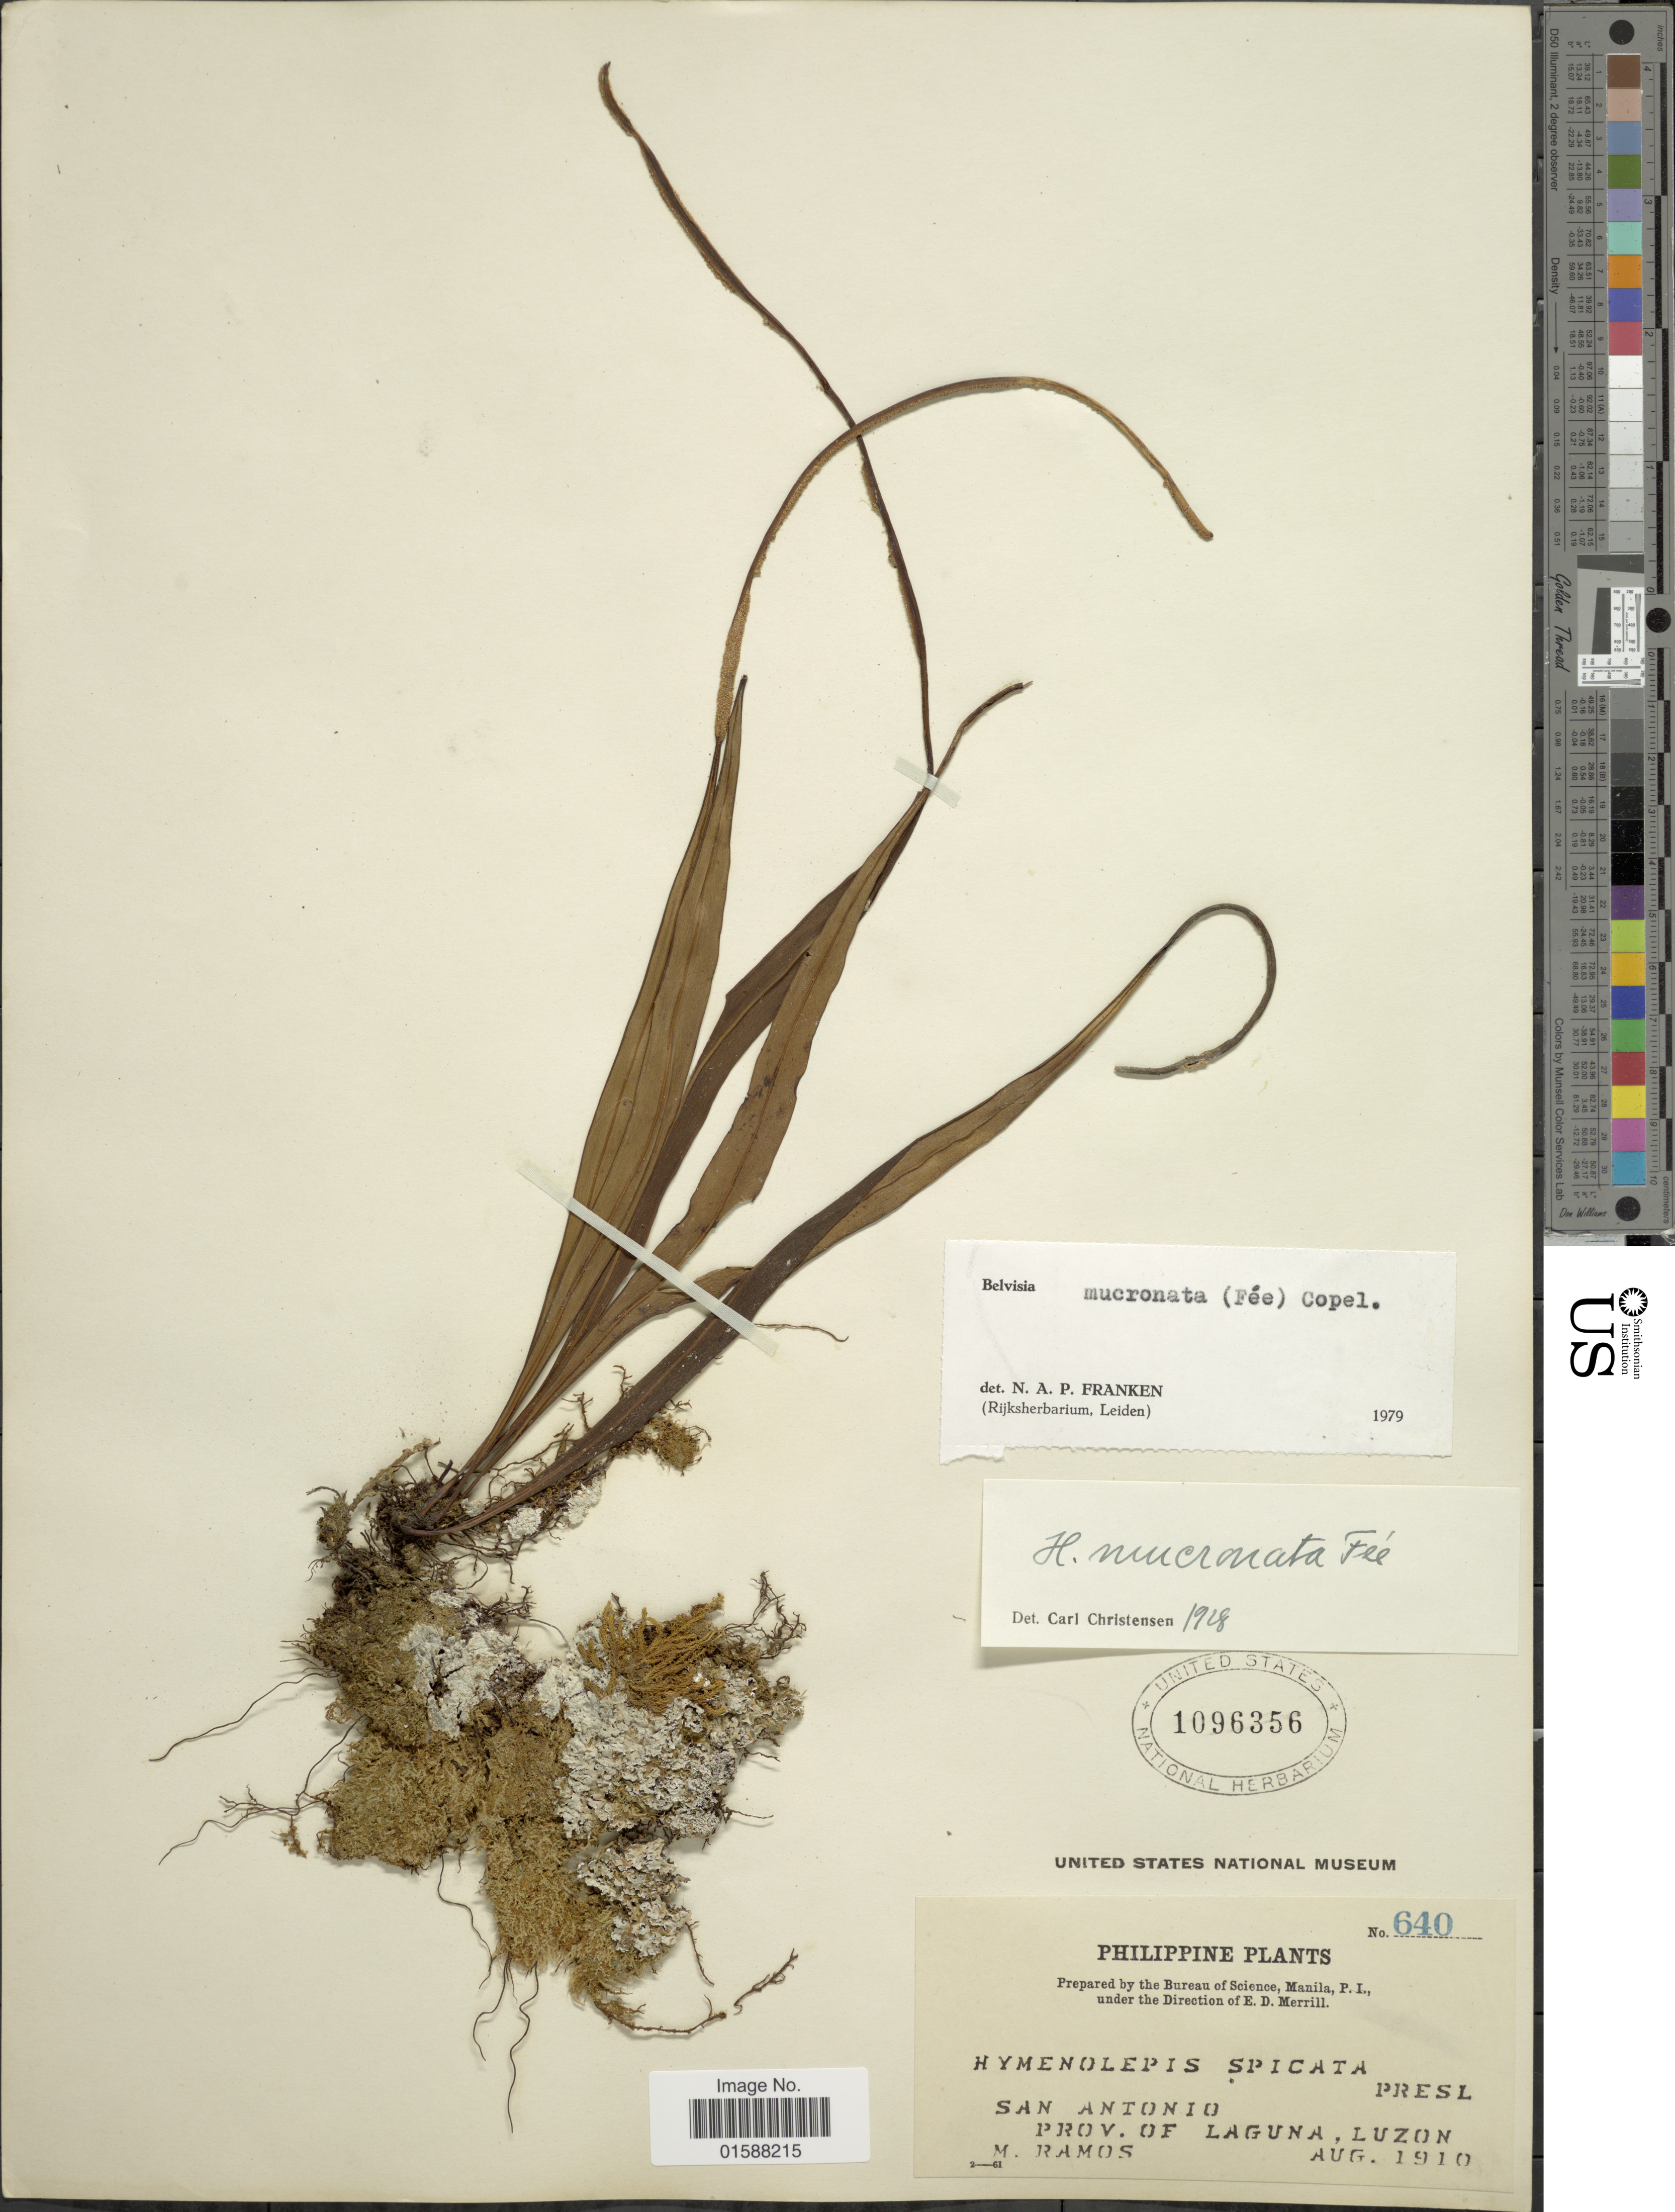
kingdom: Plantae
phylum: Tracheophyta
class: Polypodiopsida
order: Polypodiales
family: Polypodiaceae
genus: Lepisorus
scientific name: Lepisorus mucronatus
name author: (Fée) Li S. Wang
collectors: M. Ramos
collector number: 640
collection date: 1910-08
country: Philippines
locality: San Antonio. Prov. of Laguna, Luzon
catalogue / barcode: US 1096356